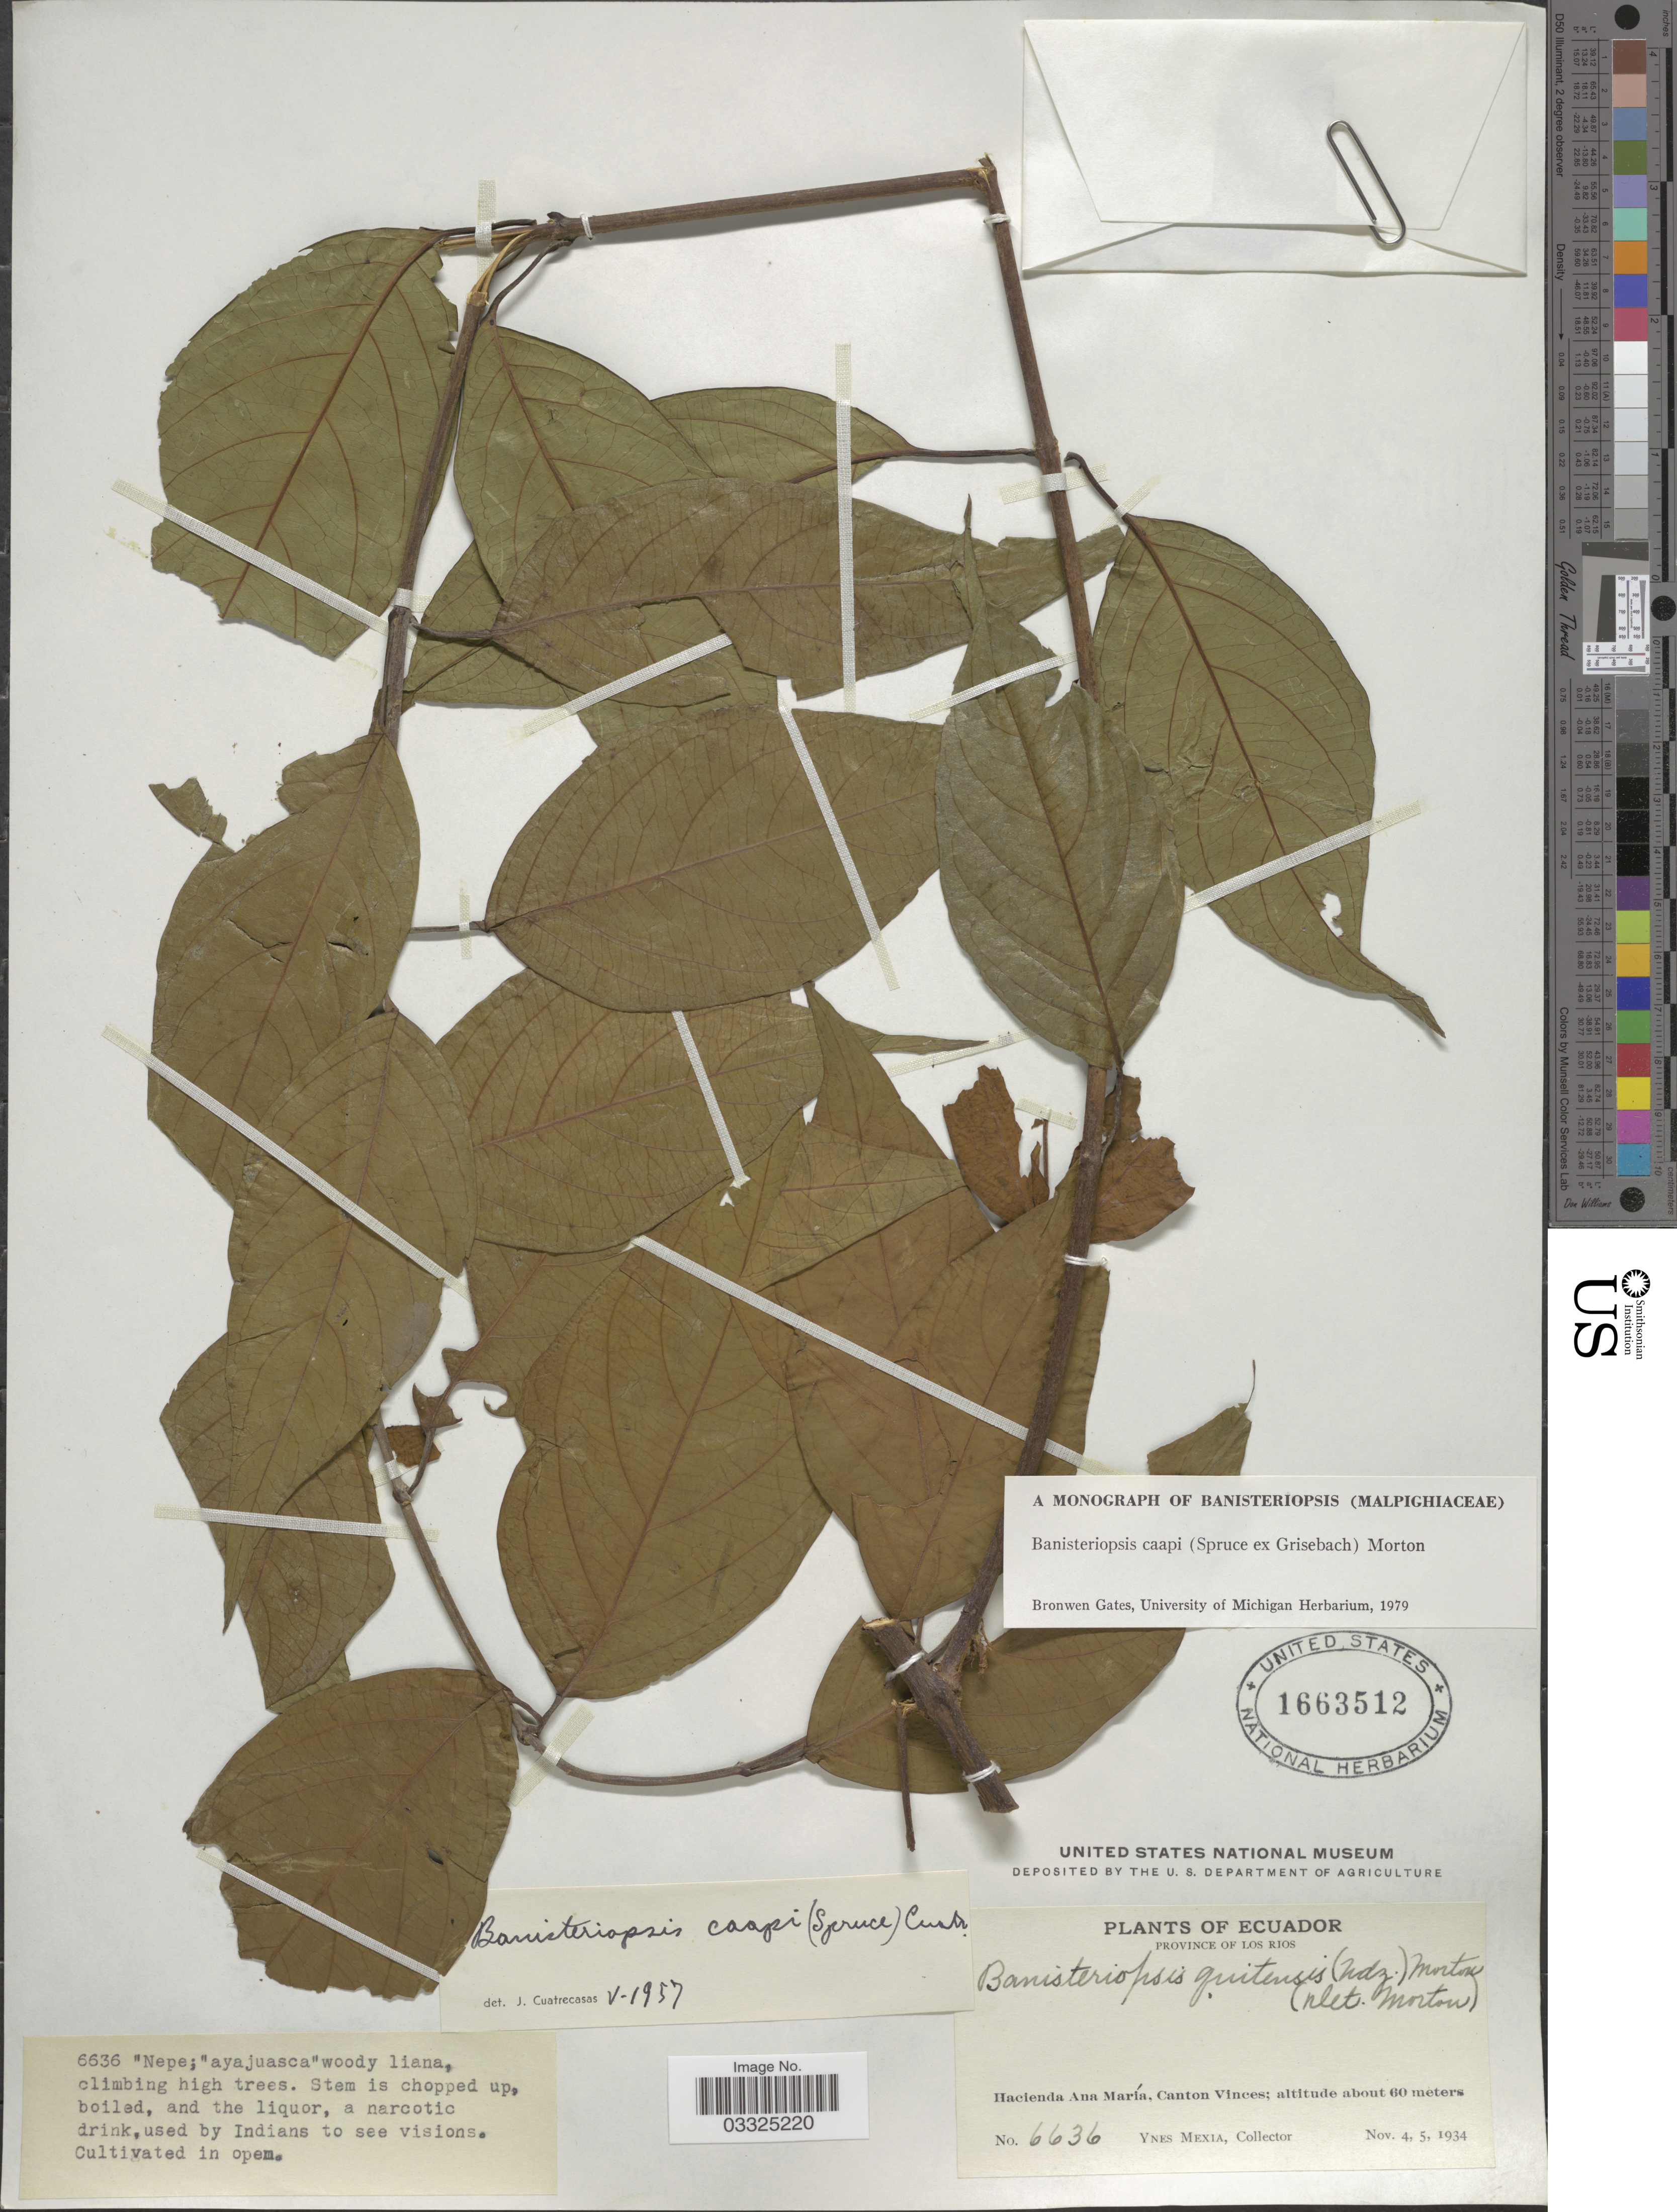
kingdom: Plantae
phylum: Tracheophyta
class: Magnoliopsida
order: Malpighiales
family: Malpighiaceae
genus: Banisteriopsis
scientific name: Banisteriopsis caapi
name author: (Spruce ex Griseb.) C.V. Morton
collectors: Y. Mexia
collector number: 6636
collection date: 1934-11-04/1934-11-05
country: Ecuador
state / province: Los Ríos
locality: Hacienda Ana María, Canton Vinces.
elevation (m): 60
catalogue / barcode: US 1663512